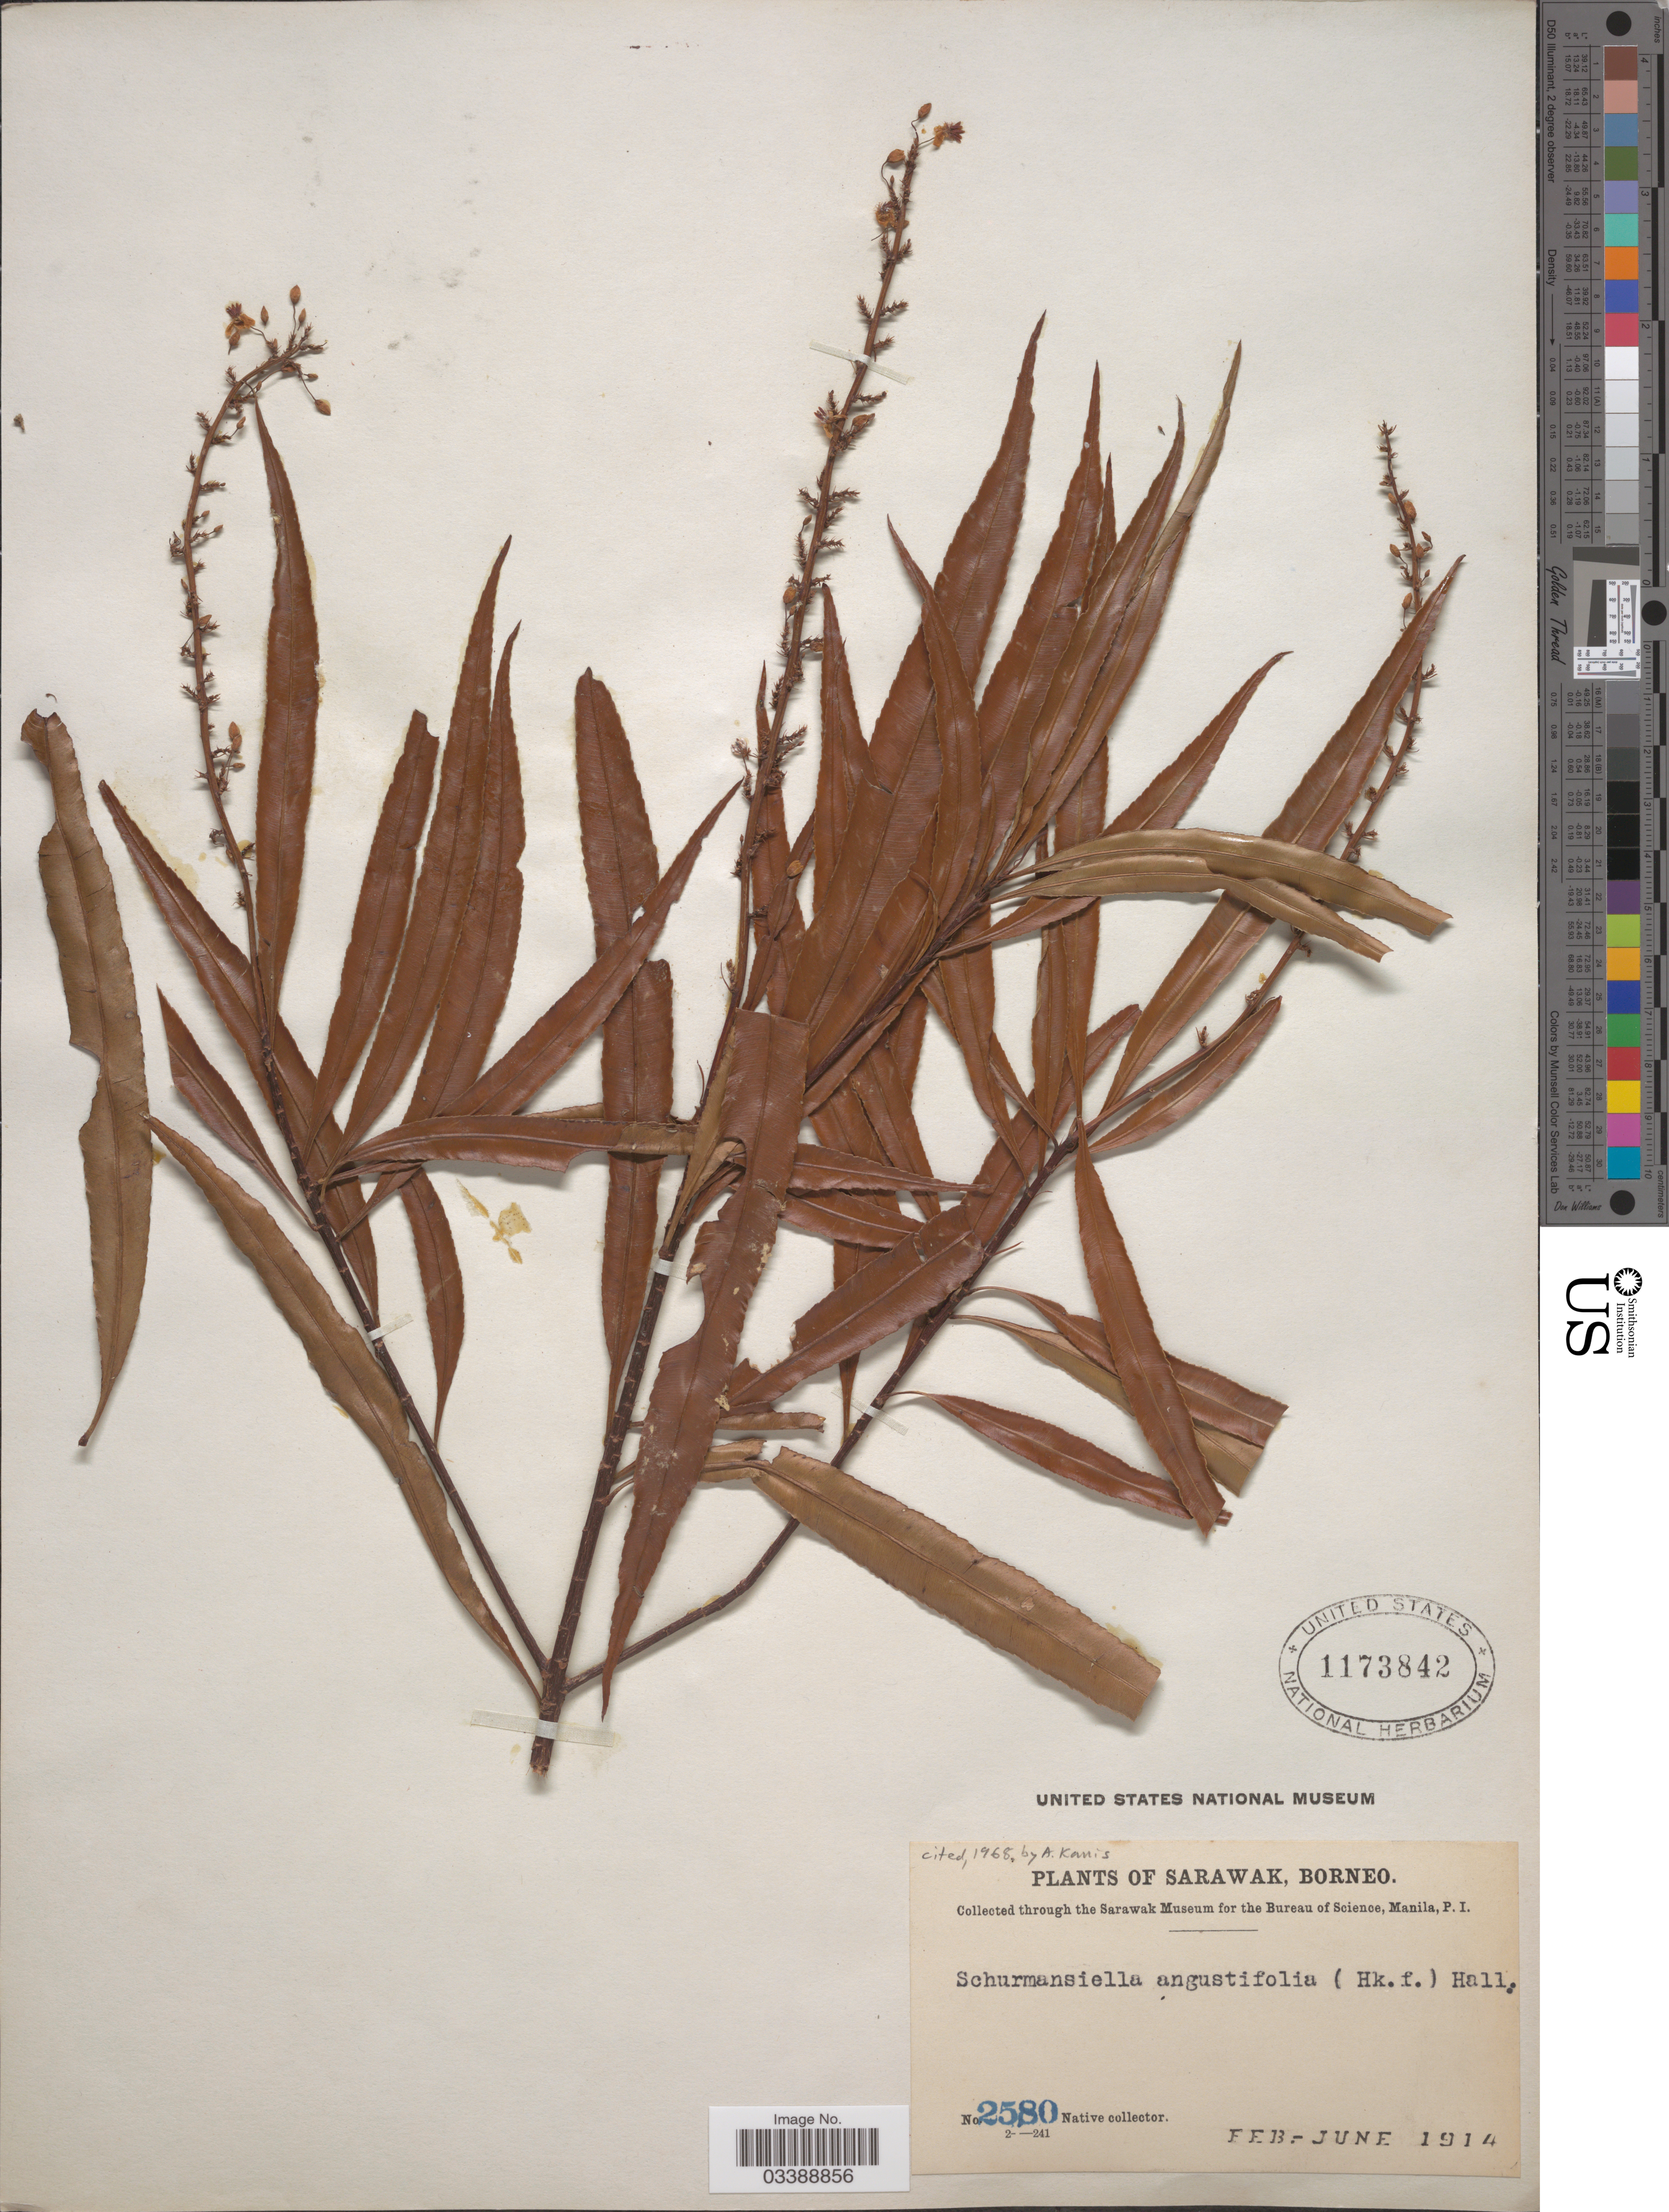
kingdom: Plantae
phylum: Tracheophyta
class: Magnoliopsida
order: Malpighiales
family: Ochnaceae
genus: Schuurmansiella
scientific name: Schuurmansiella angustifolia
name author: (Hook. f.) Hallier f.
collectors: Native collector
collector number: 2580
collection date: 1914-02/1914-06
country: Malaysia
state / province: Sarawak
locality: Borneo.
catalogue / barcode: US 1173842